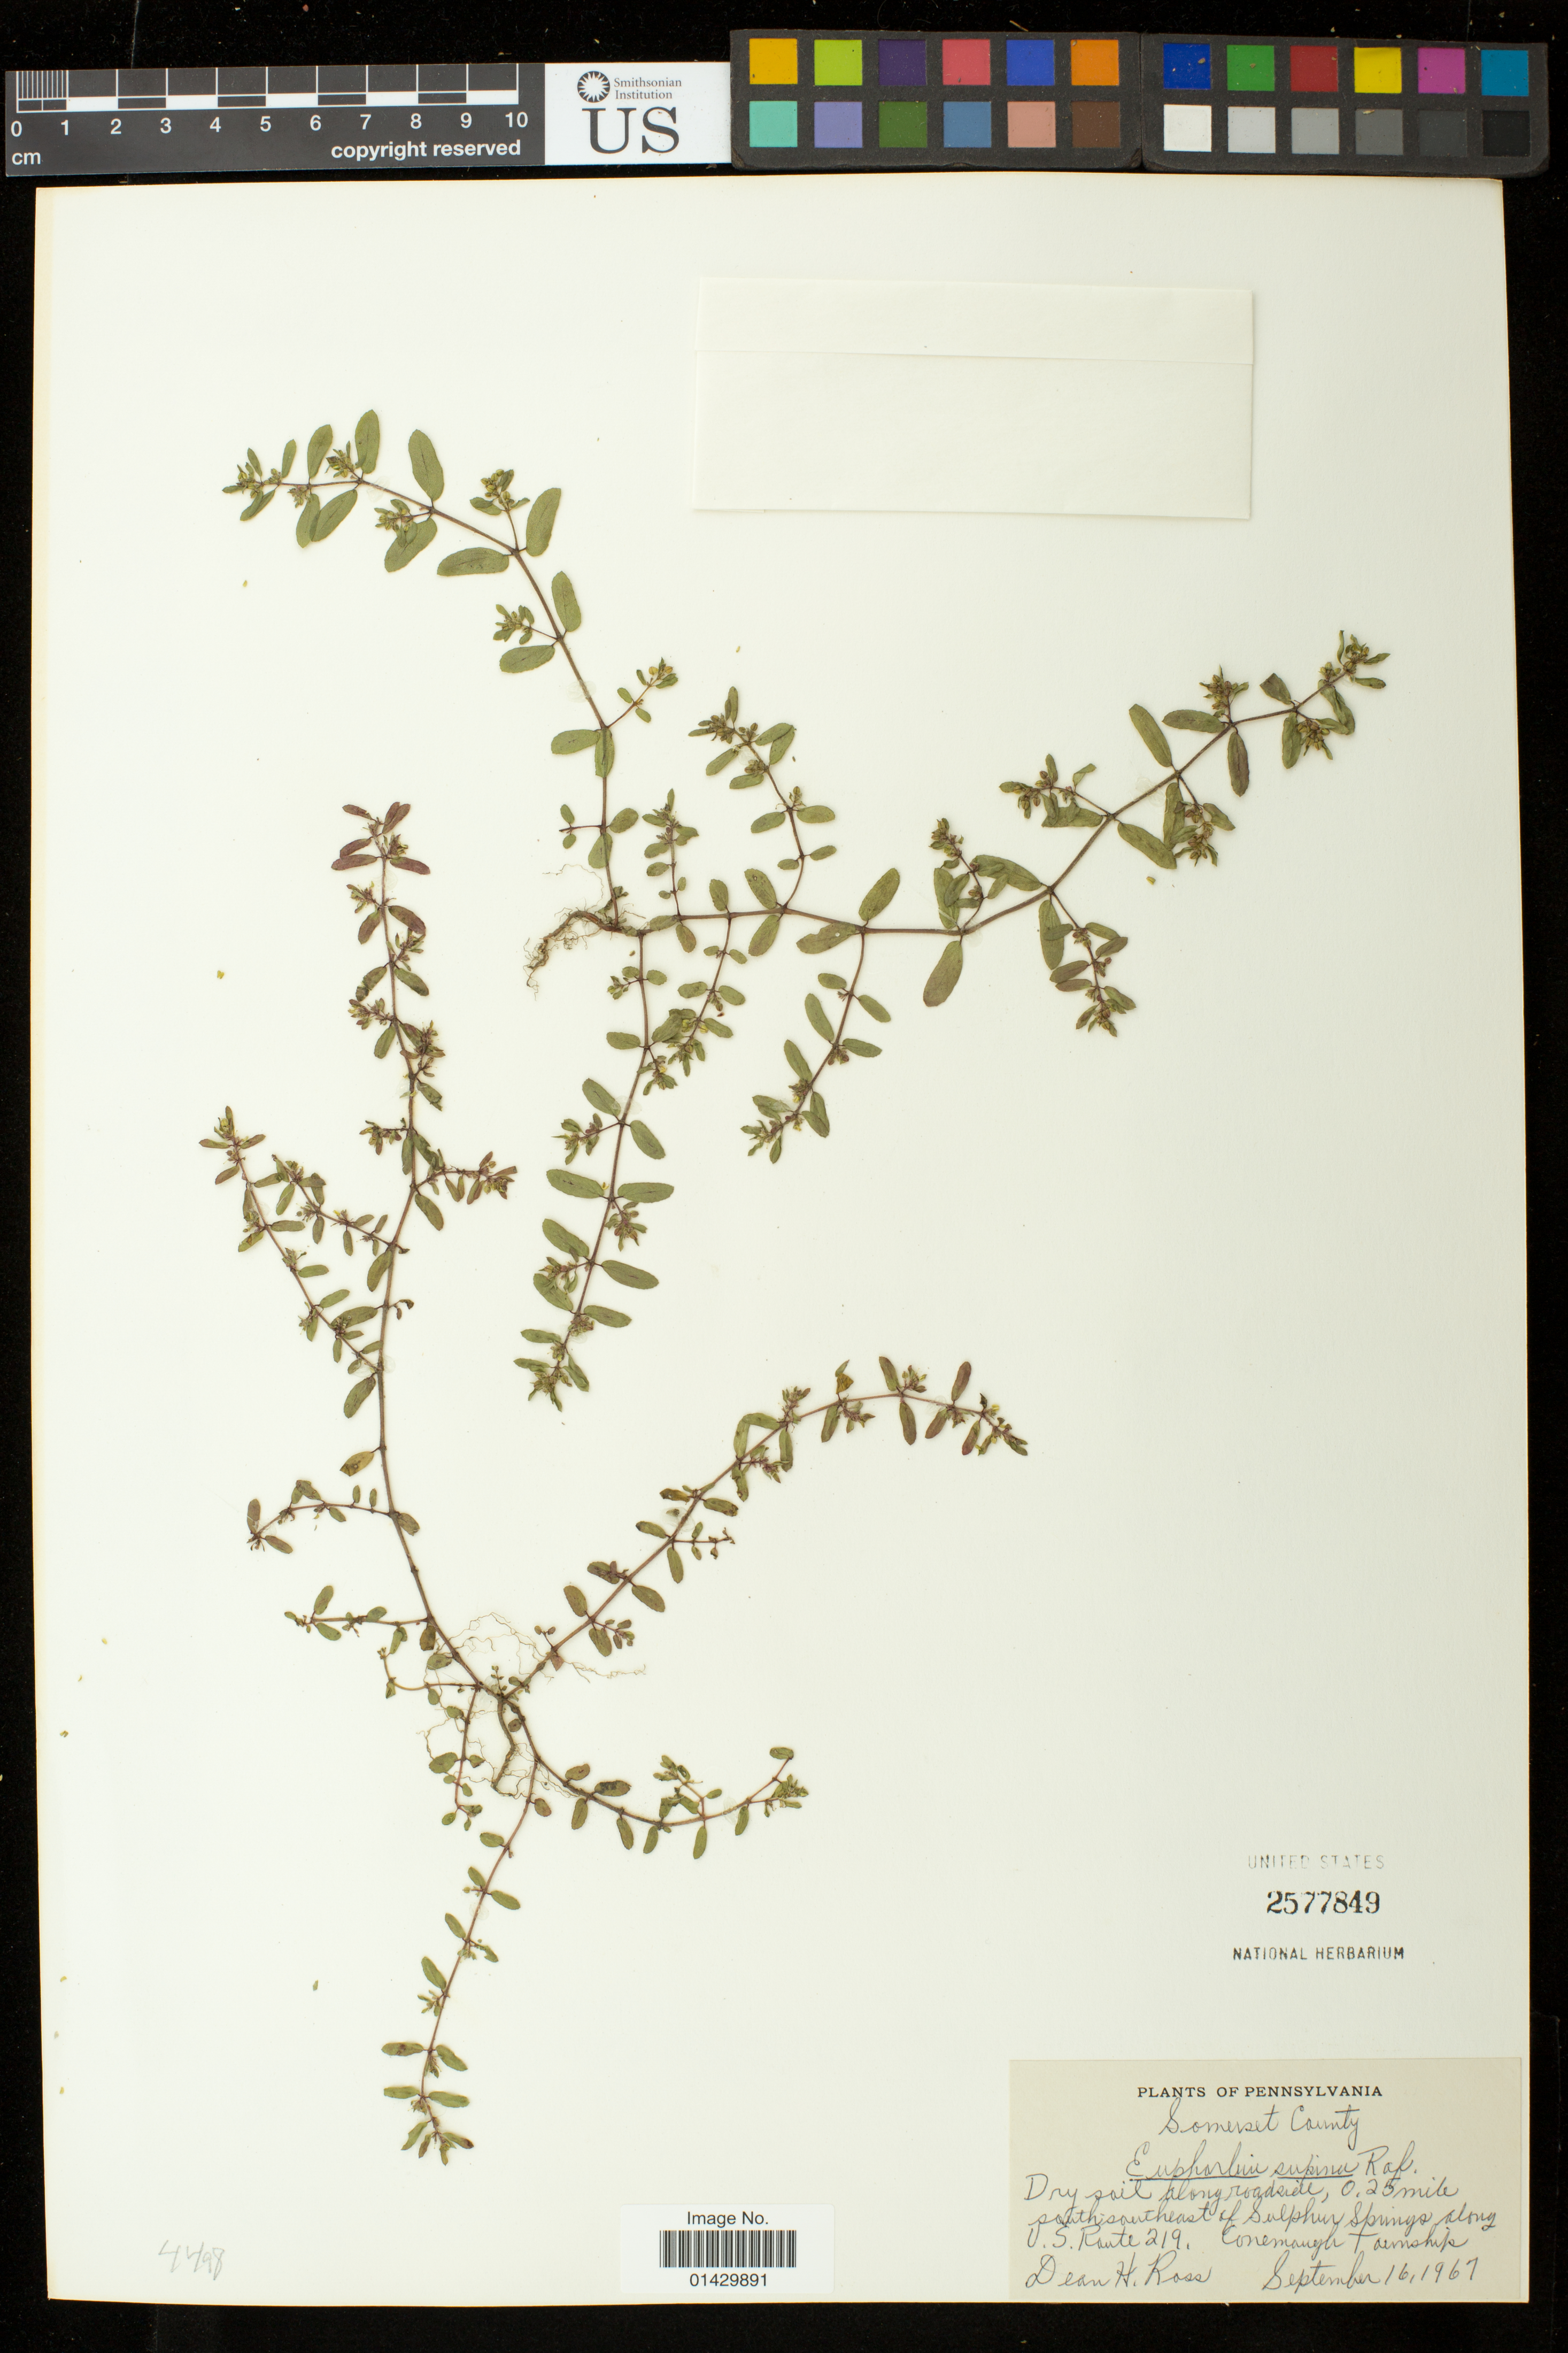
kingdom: Plantae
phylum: Tracheophyta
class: Magnoliopsida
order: Malpighiales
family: Euphorbiaceae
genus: Euphorbia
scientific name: Euphorbia maculata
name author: L.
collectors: D. Ross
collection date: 1967-09-16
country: United States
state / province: Pennsylvania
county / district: Somerset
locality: Dry soil along roadside 0.25 mile south southeast of Sulphur Springs along U.S. Route; 219. Conemaugh Township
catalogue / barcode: US 2577849